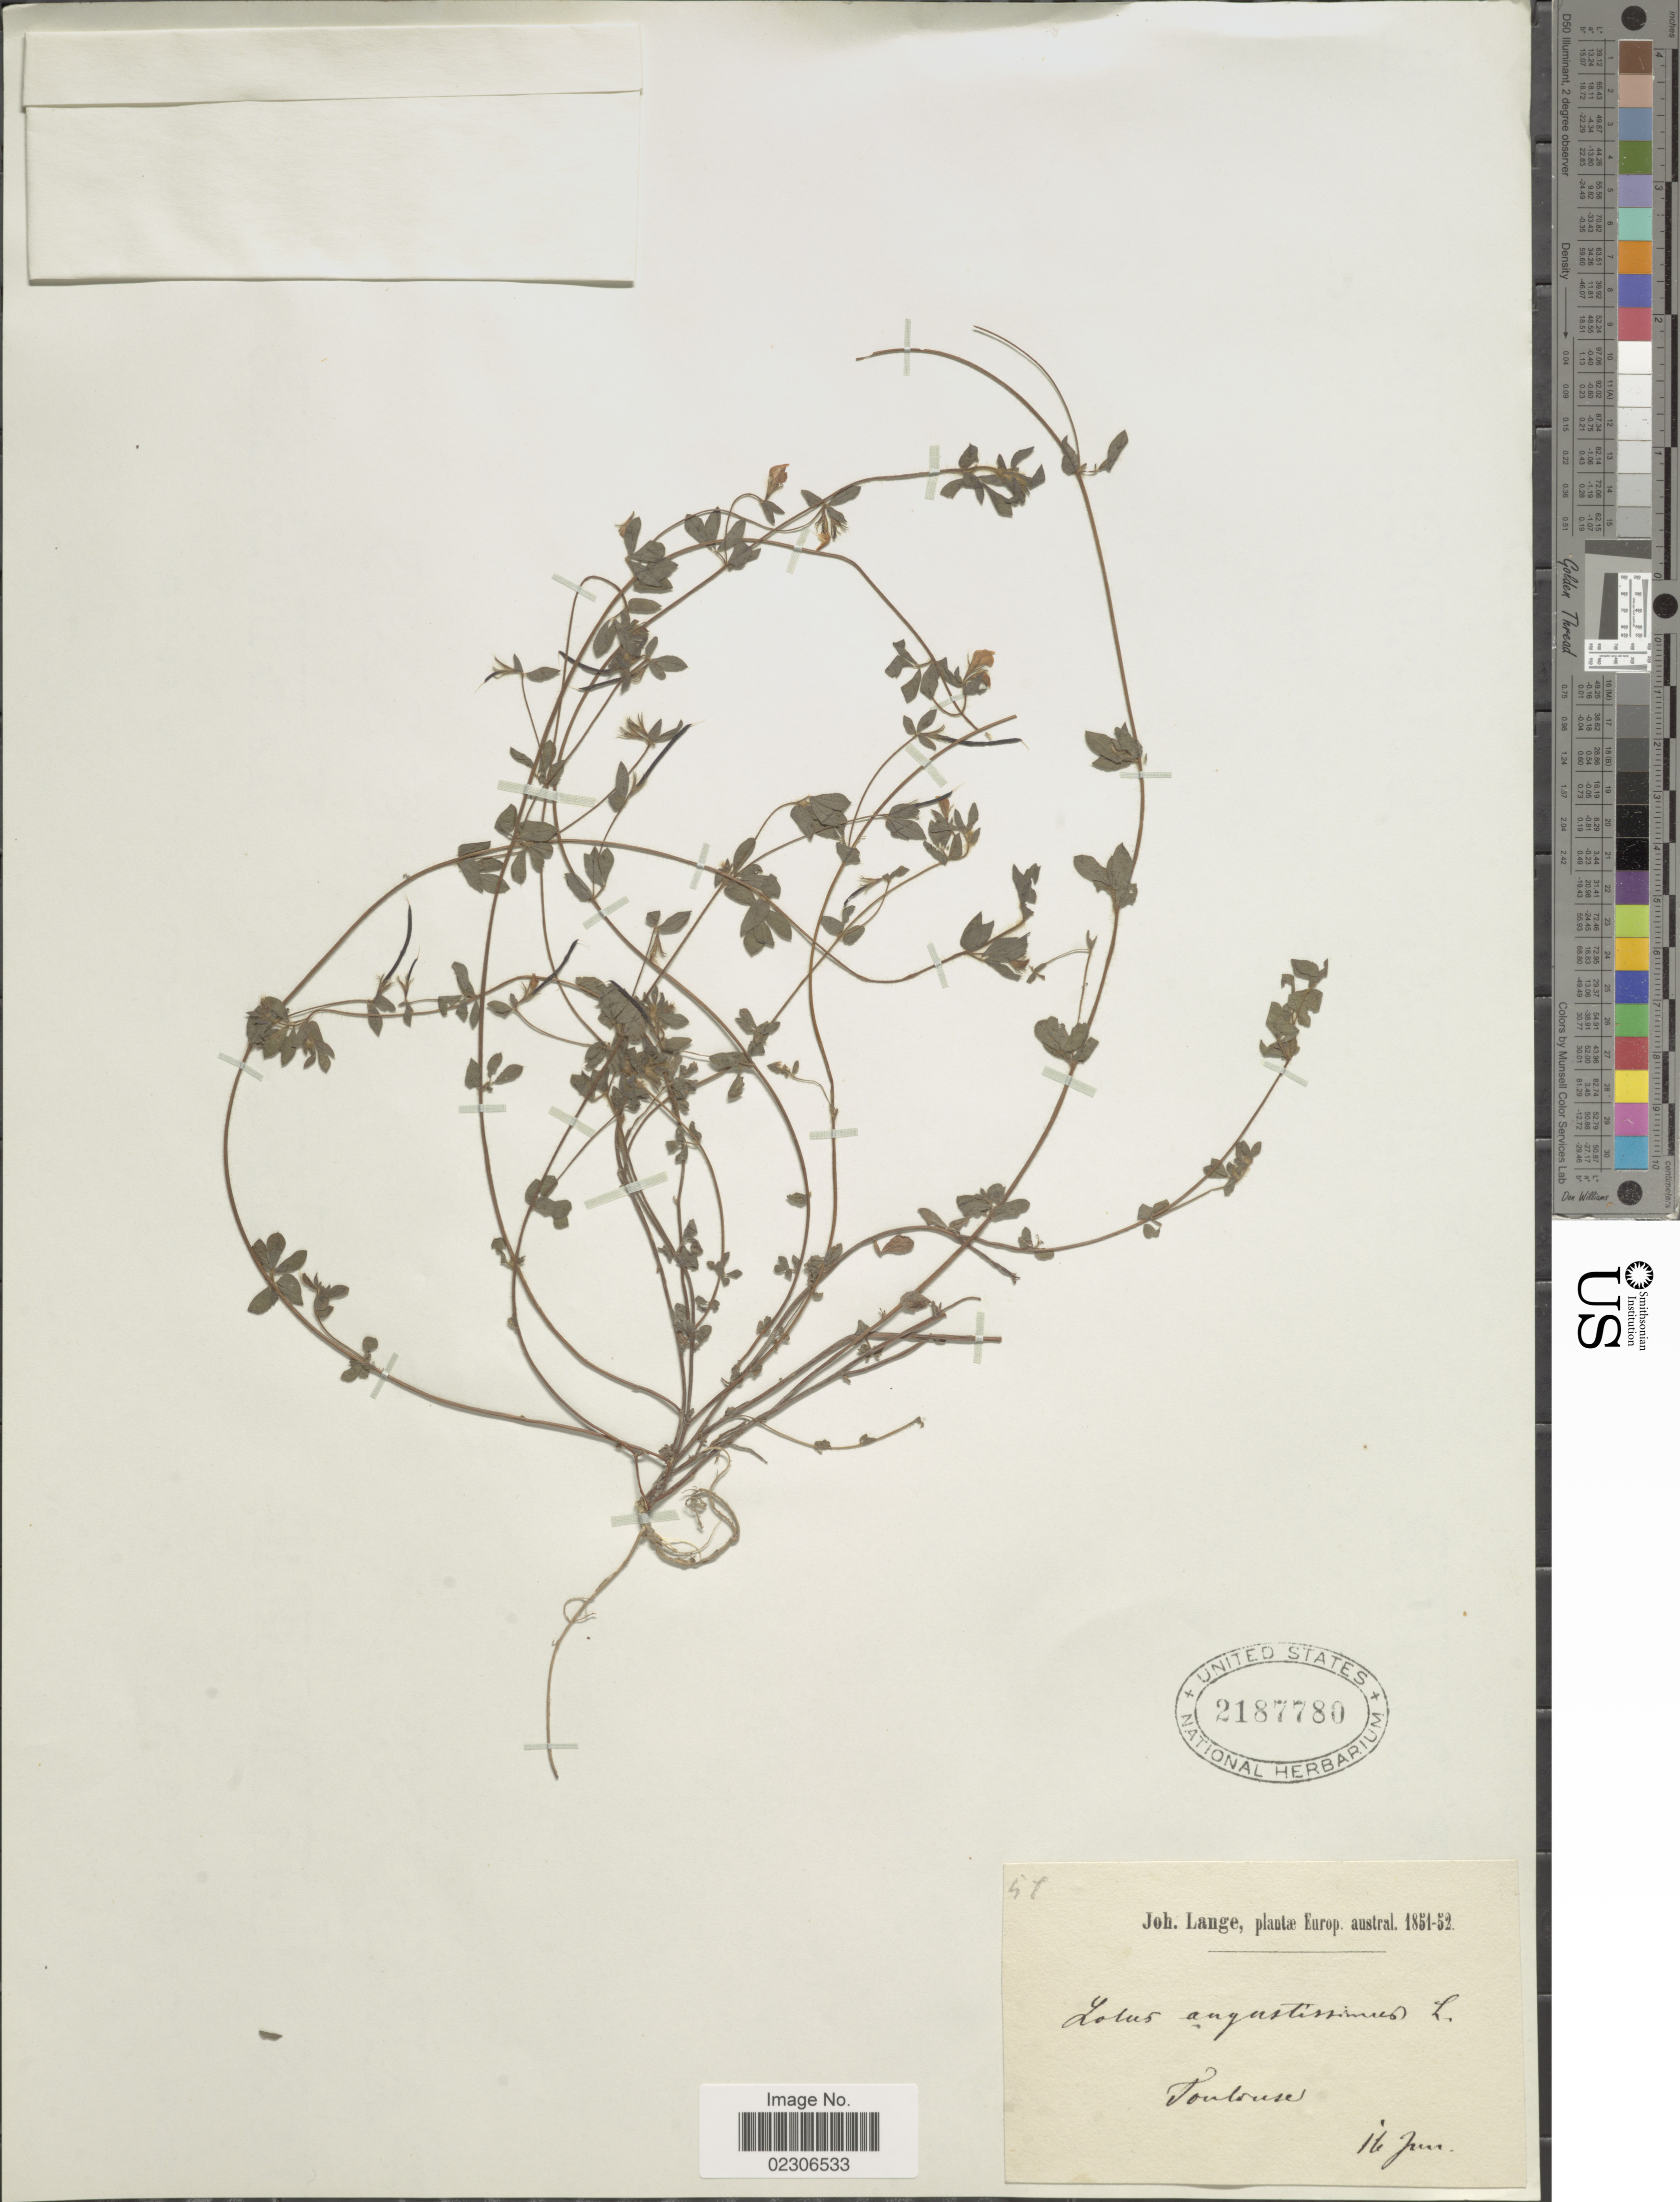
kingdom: Plantae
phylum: Tracheophyta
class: Magnoliopsida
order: Fabales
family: Fabaceae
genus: Lotus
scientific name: Lotus angustissimus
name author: L.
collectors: J. M. C. Lange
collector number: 57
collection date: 1851-06-16/1852-06-16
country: France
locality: Toulouse. Europ. austral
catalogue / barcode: US 2187780